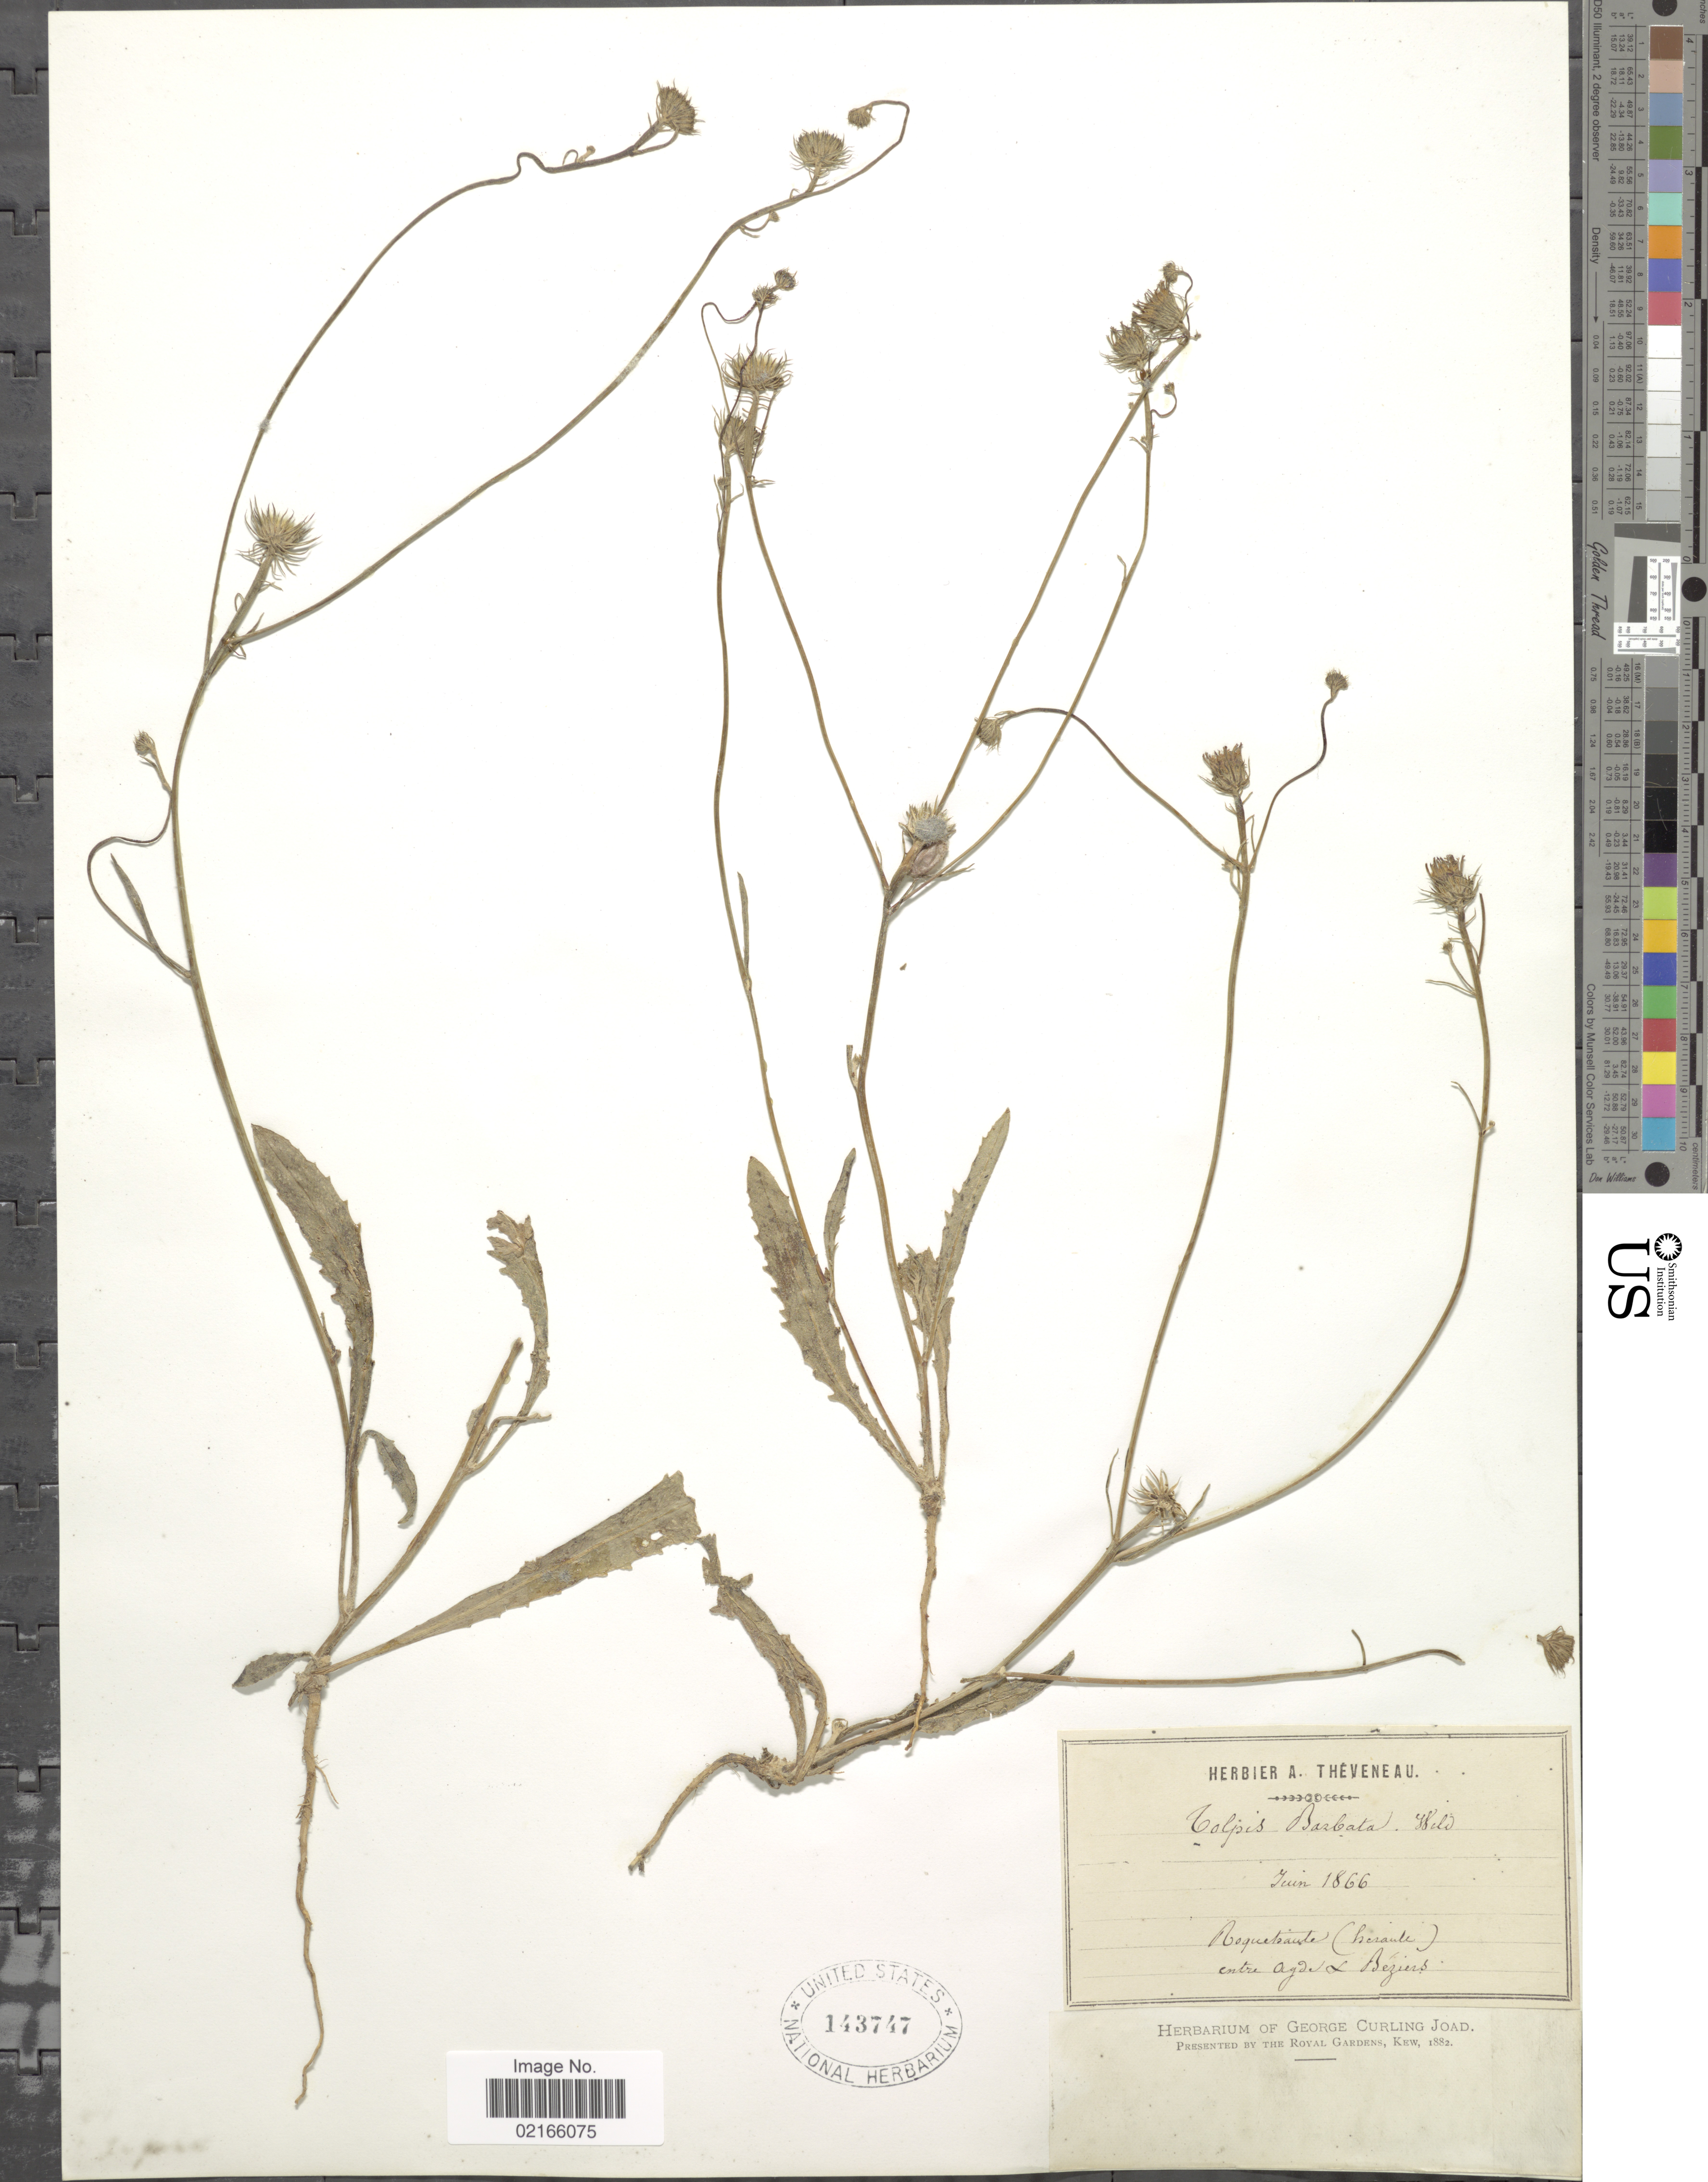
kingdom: Plantae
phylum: Tracheophyta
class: Magnoliopsida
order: Asterales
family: Asteraceae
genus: Tolpis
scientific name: Tolpis barbata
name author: (L.) Gaertn.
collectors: ex herb. A. Theveneau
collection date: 1866-06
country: France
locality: Roguebaute (haraut4e) entre Ayde L Beziers [interpreted]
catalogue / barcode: US 143747